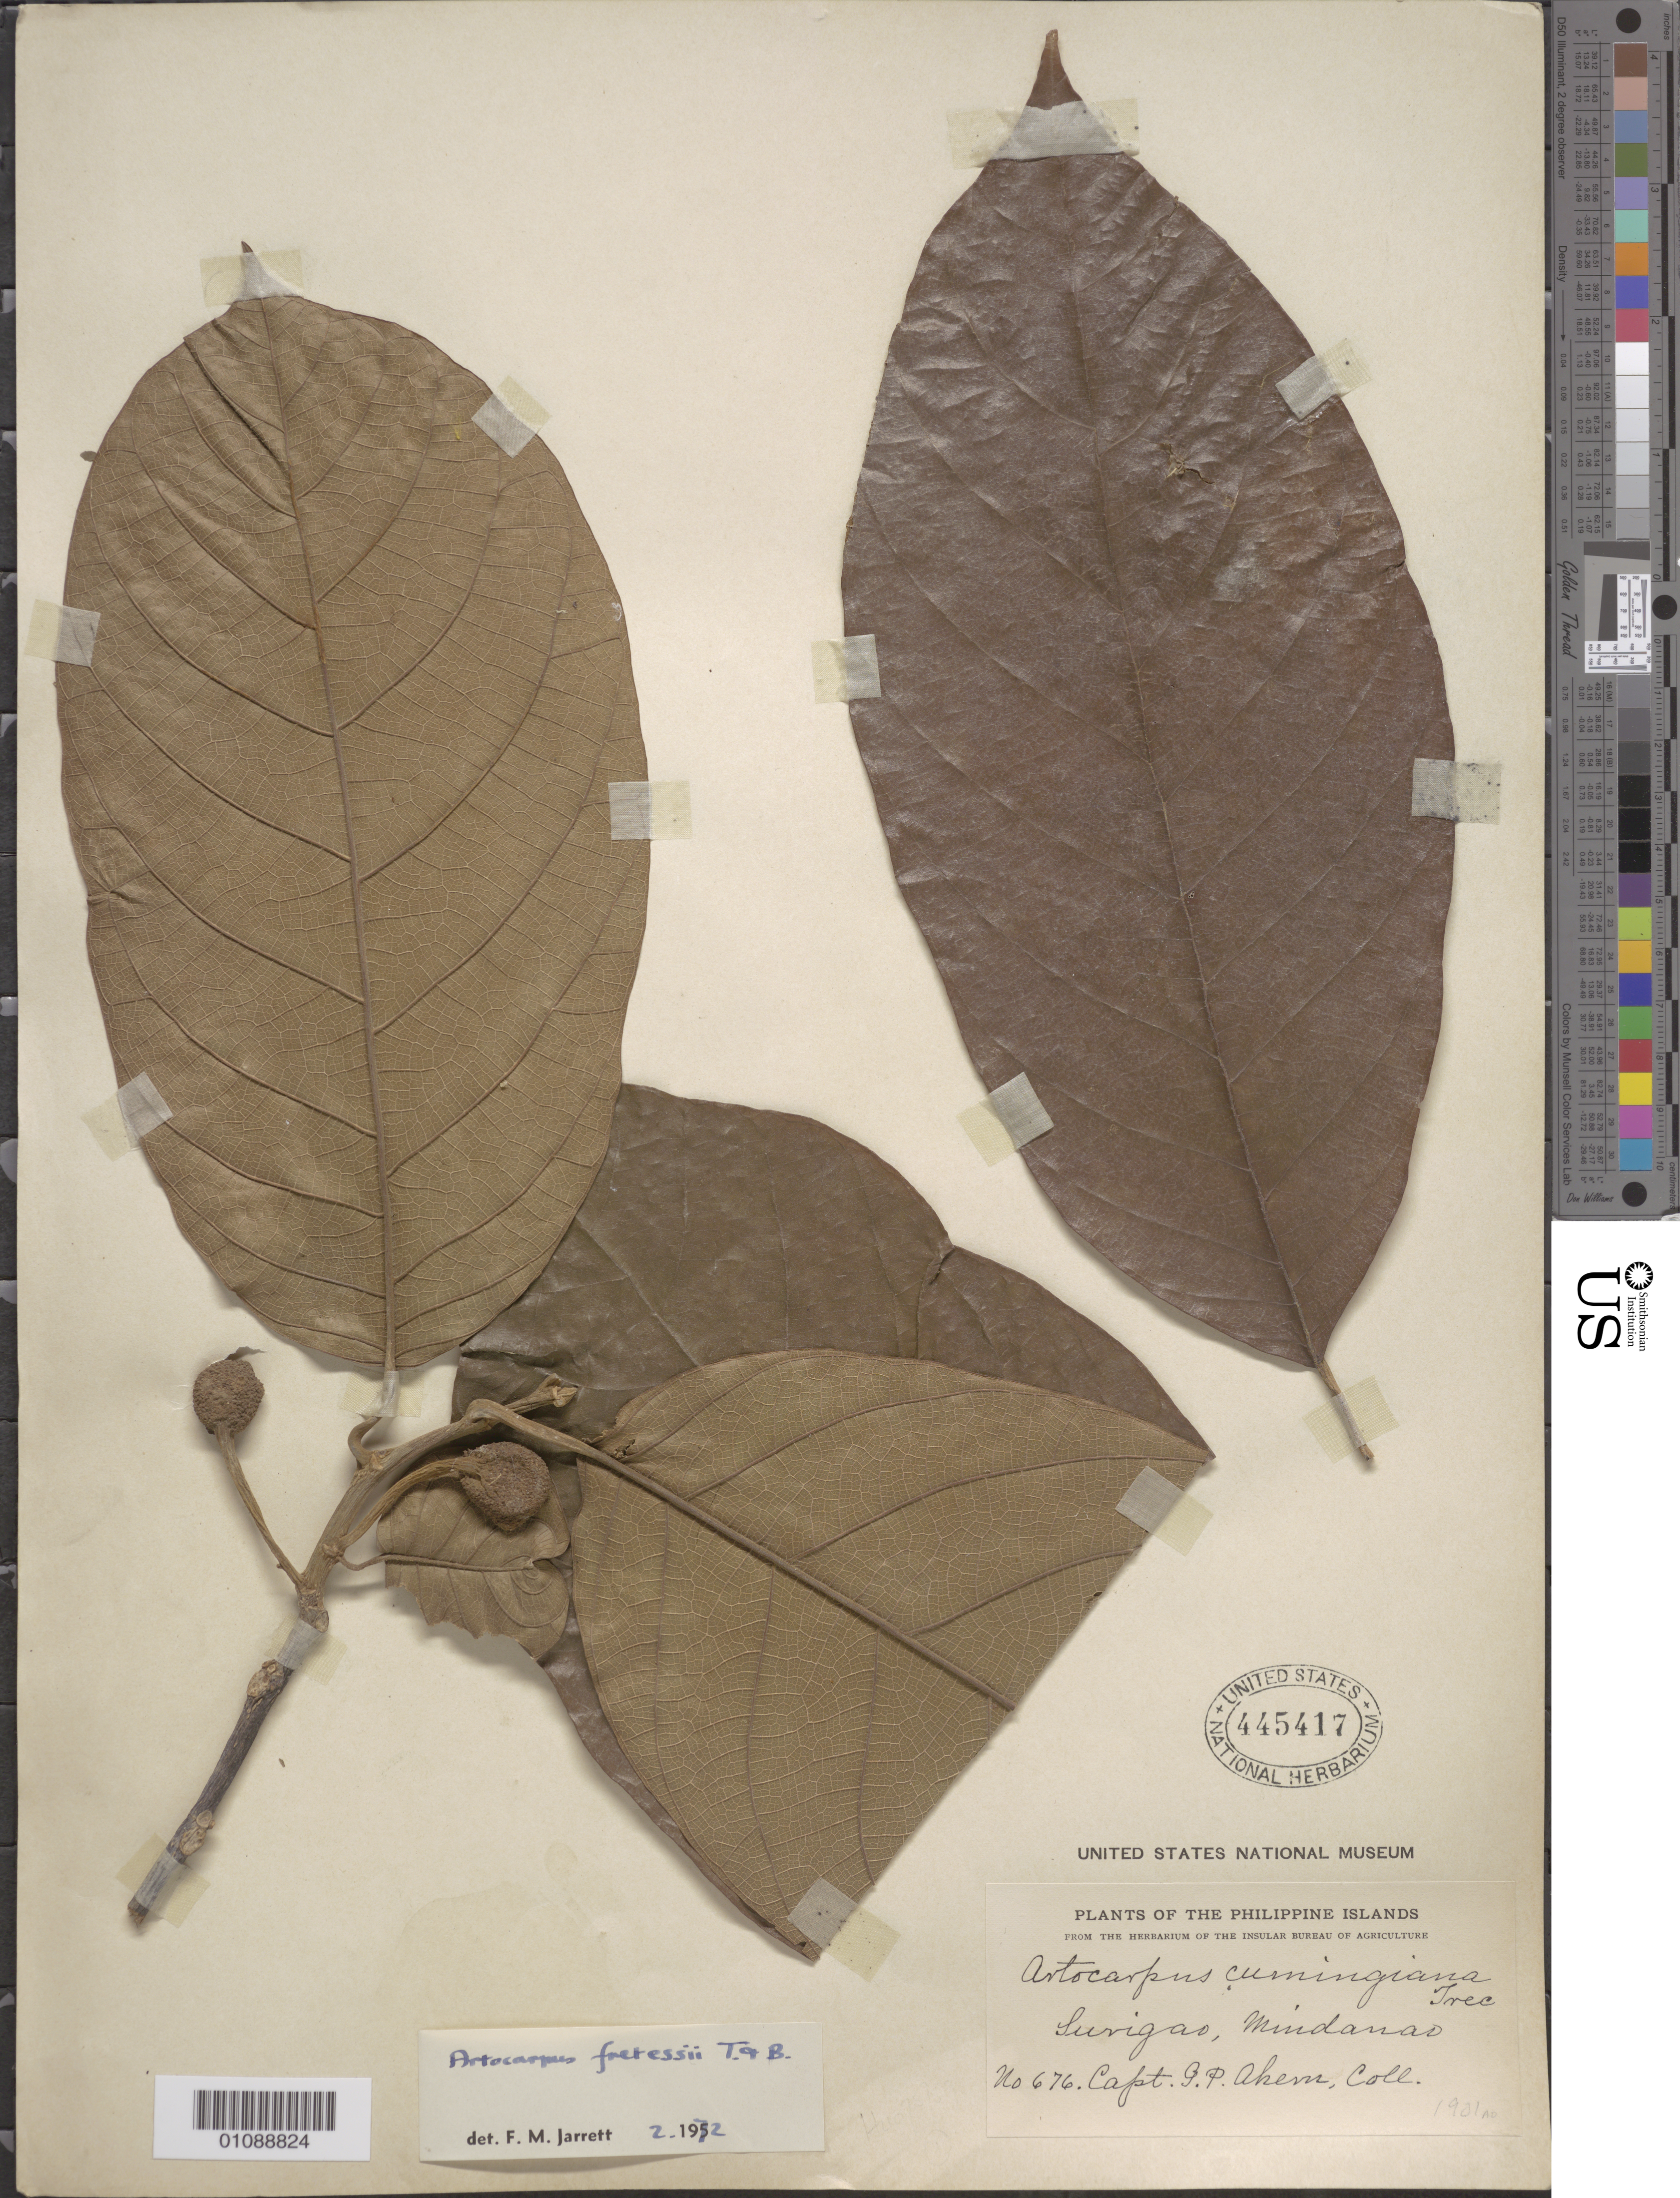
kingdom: Plantae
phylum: Tracheophyta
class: Magnoliopsida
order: Rosales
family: Moraceae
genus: Artocarpus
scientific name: Artocarpus fretessii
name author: Teijsm. & Binn. ex Hassk.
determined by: Jarrett, Frances M.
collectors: G. Ahern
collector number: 676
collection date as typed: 1901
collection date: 1901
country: Philippines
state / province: Caraga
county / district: Surigao del Norte / Surigao del Sur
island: Mindanao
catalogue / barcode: US 445417